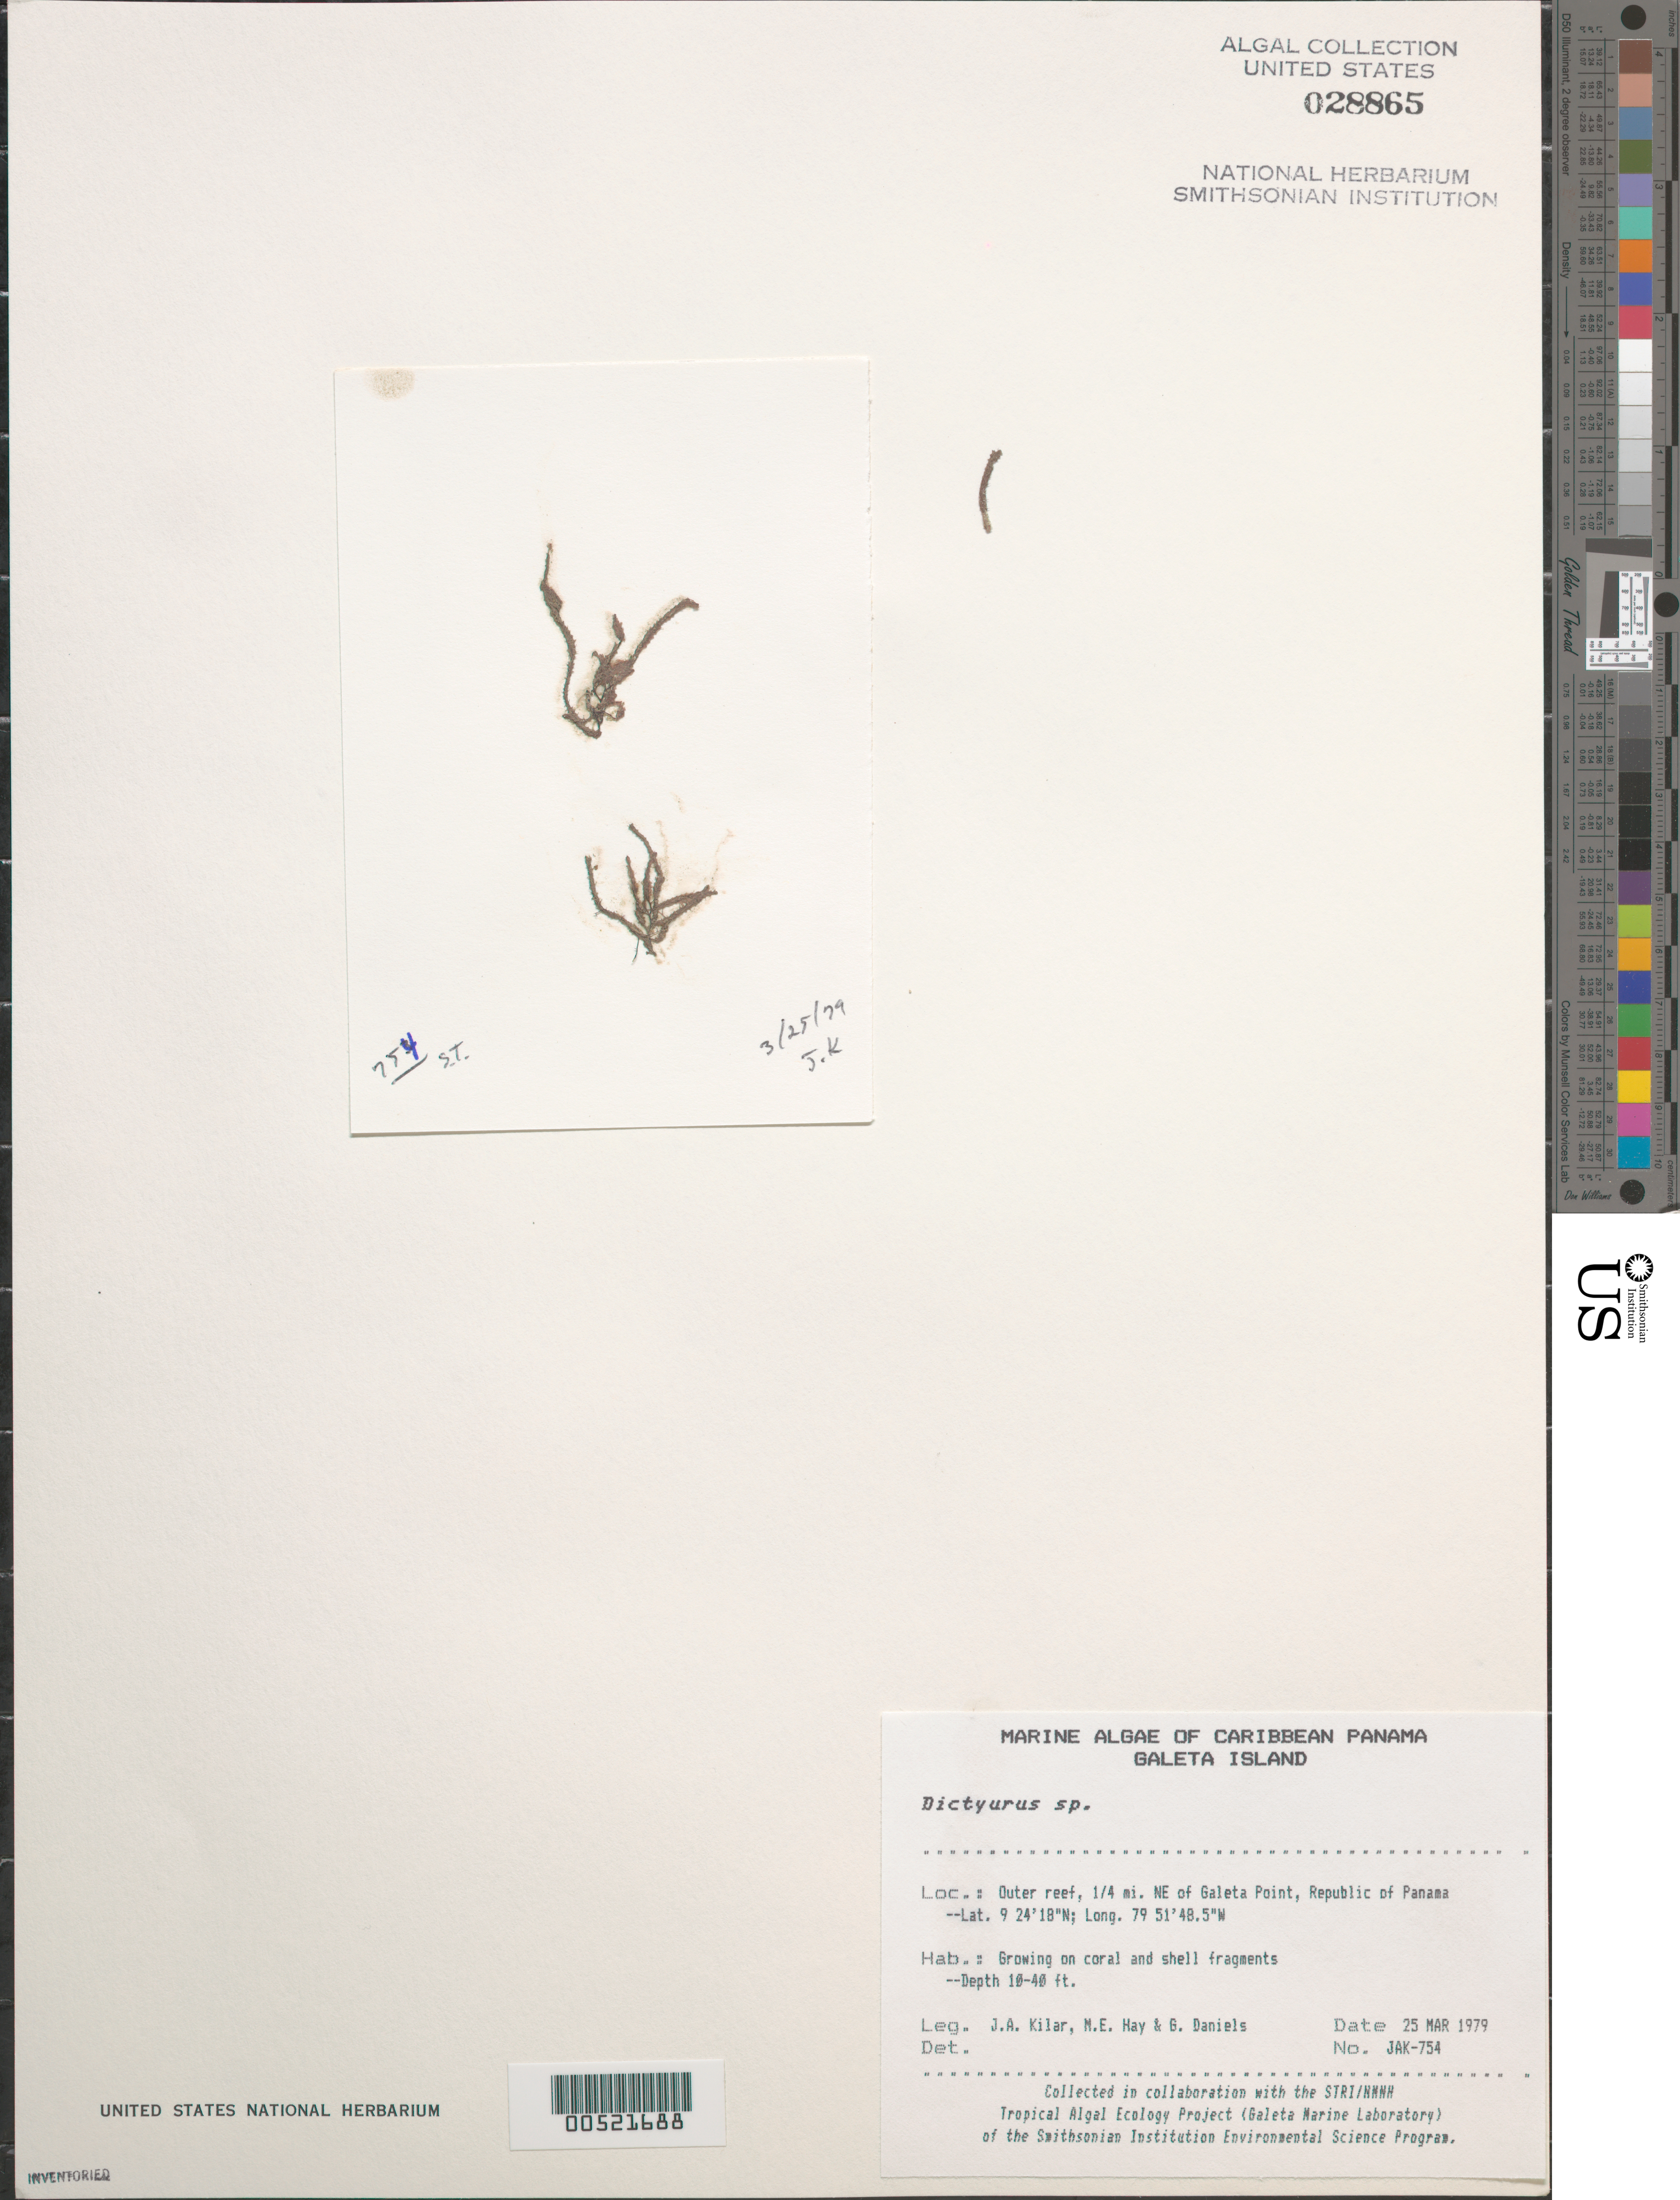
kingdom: Plantae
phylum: Rhodophyta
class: Florideophyceae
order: Ceramiales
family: Dasyaceae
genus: Dictyurus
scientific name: Dictyurus sp.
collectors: J. A. Kilar, M. E. Hay & G. S. Daniels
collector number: JAK-754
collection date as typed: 25 Mar 1979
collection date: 1979-03-25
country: Panama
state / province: Colón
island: Galeta Island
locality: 1/4th mile northeast of Galeta Point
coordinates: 9 24'18"N, 79 51'48.5"W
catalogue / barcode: US 28865